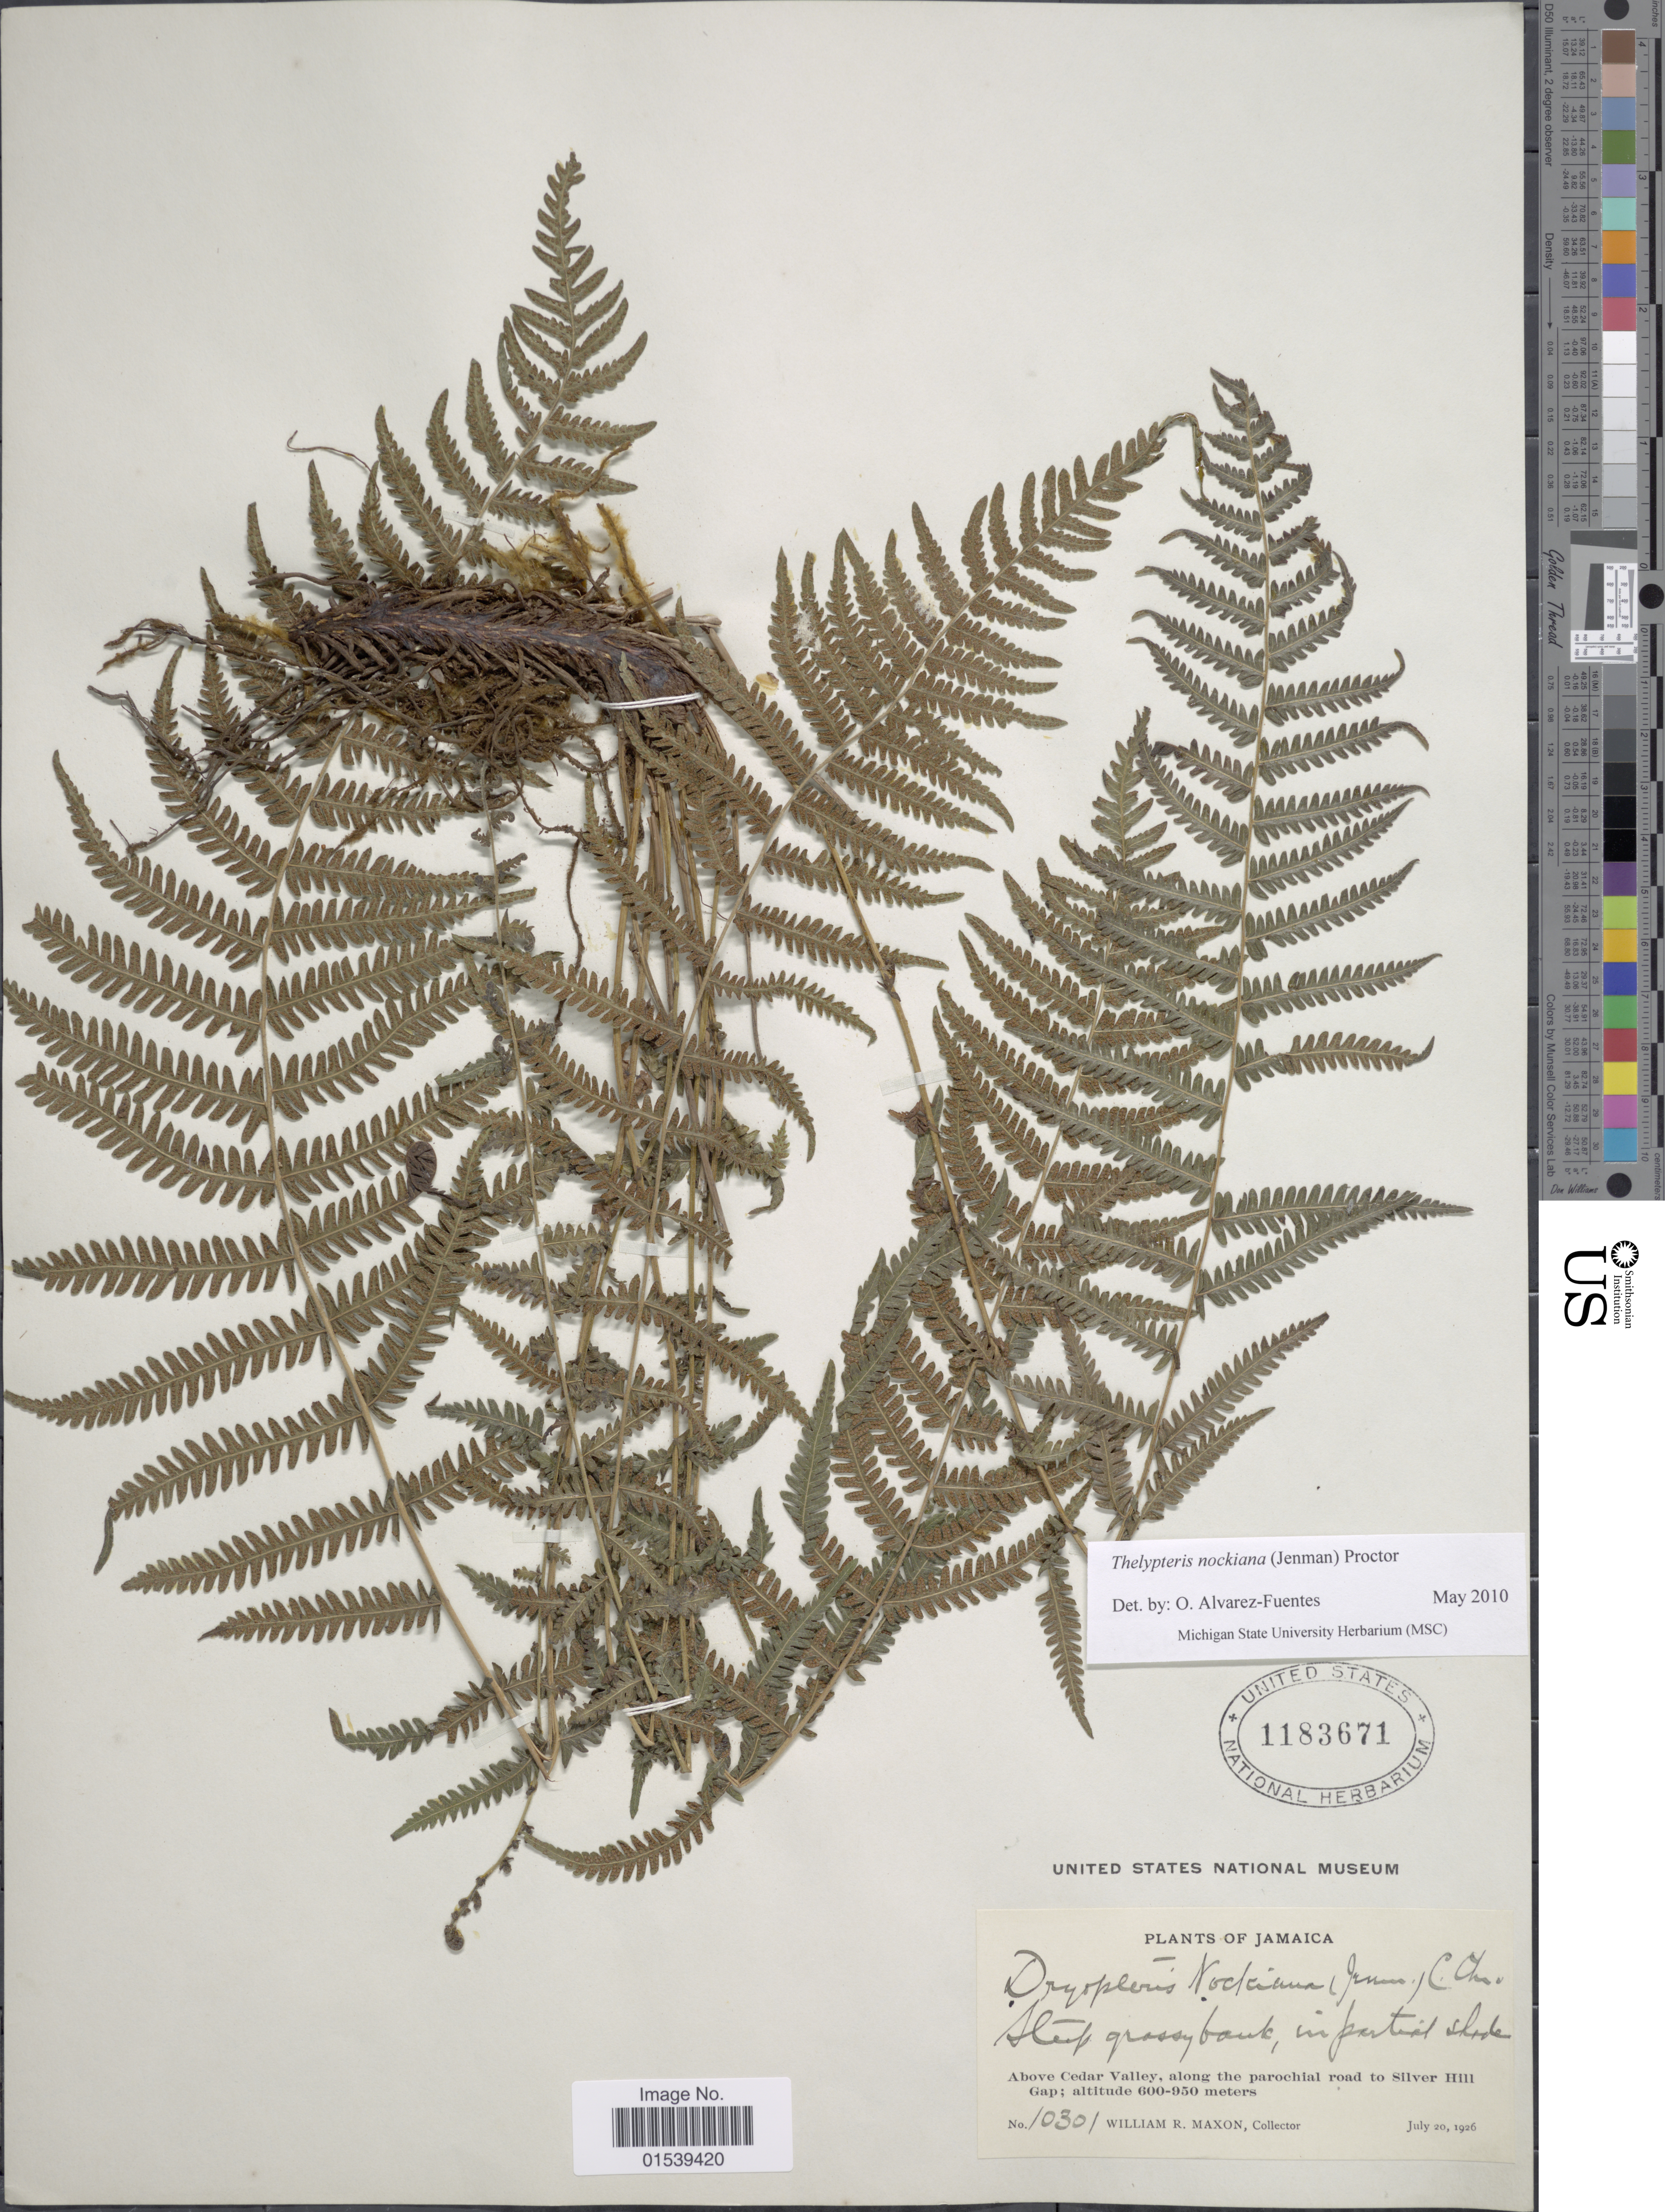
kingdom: Plantae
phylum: Tracheophyta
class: Polypodiopsida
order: Polypodiales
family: Thelypteridaceae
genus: Amauropelta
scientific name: Amauropelta nockiana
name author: (Jenman) Pic. Serm.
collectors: W. R. Maxon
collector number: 10301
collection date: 1926-07-20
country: Jamaica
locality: Above Cedar Valley, along the parochial road to Silver Hill Gap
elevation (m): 600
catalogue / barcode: US 1183671